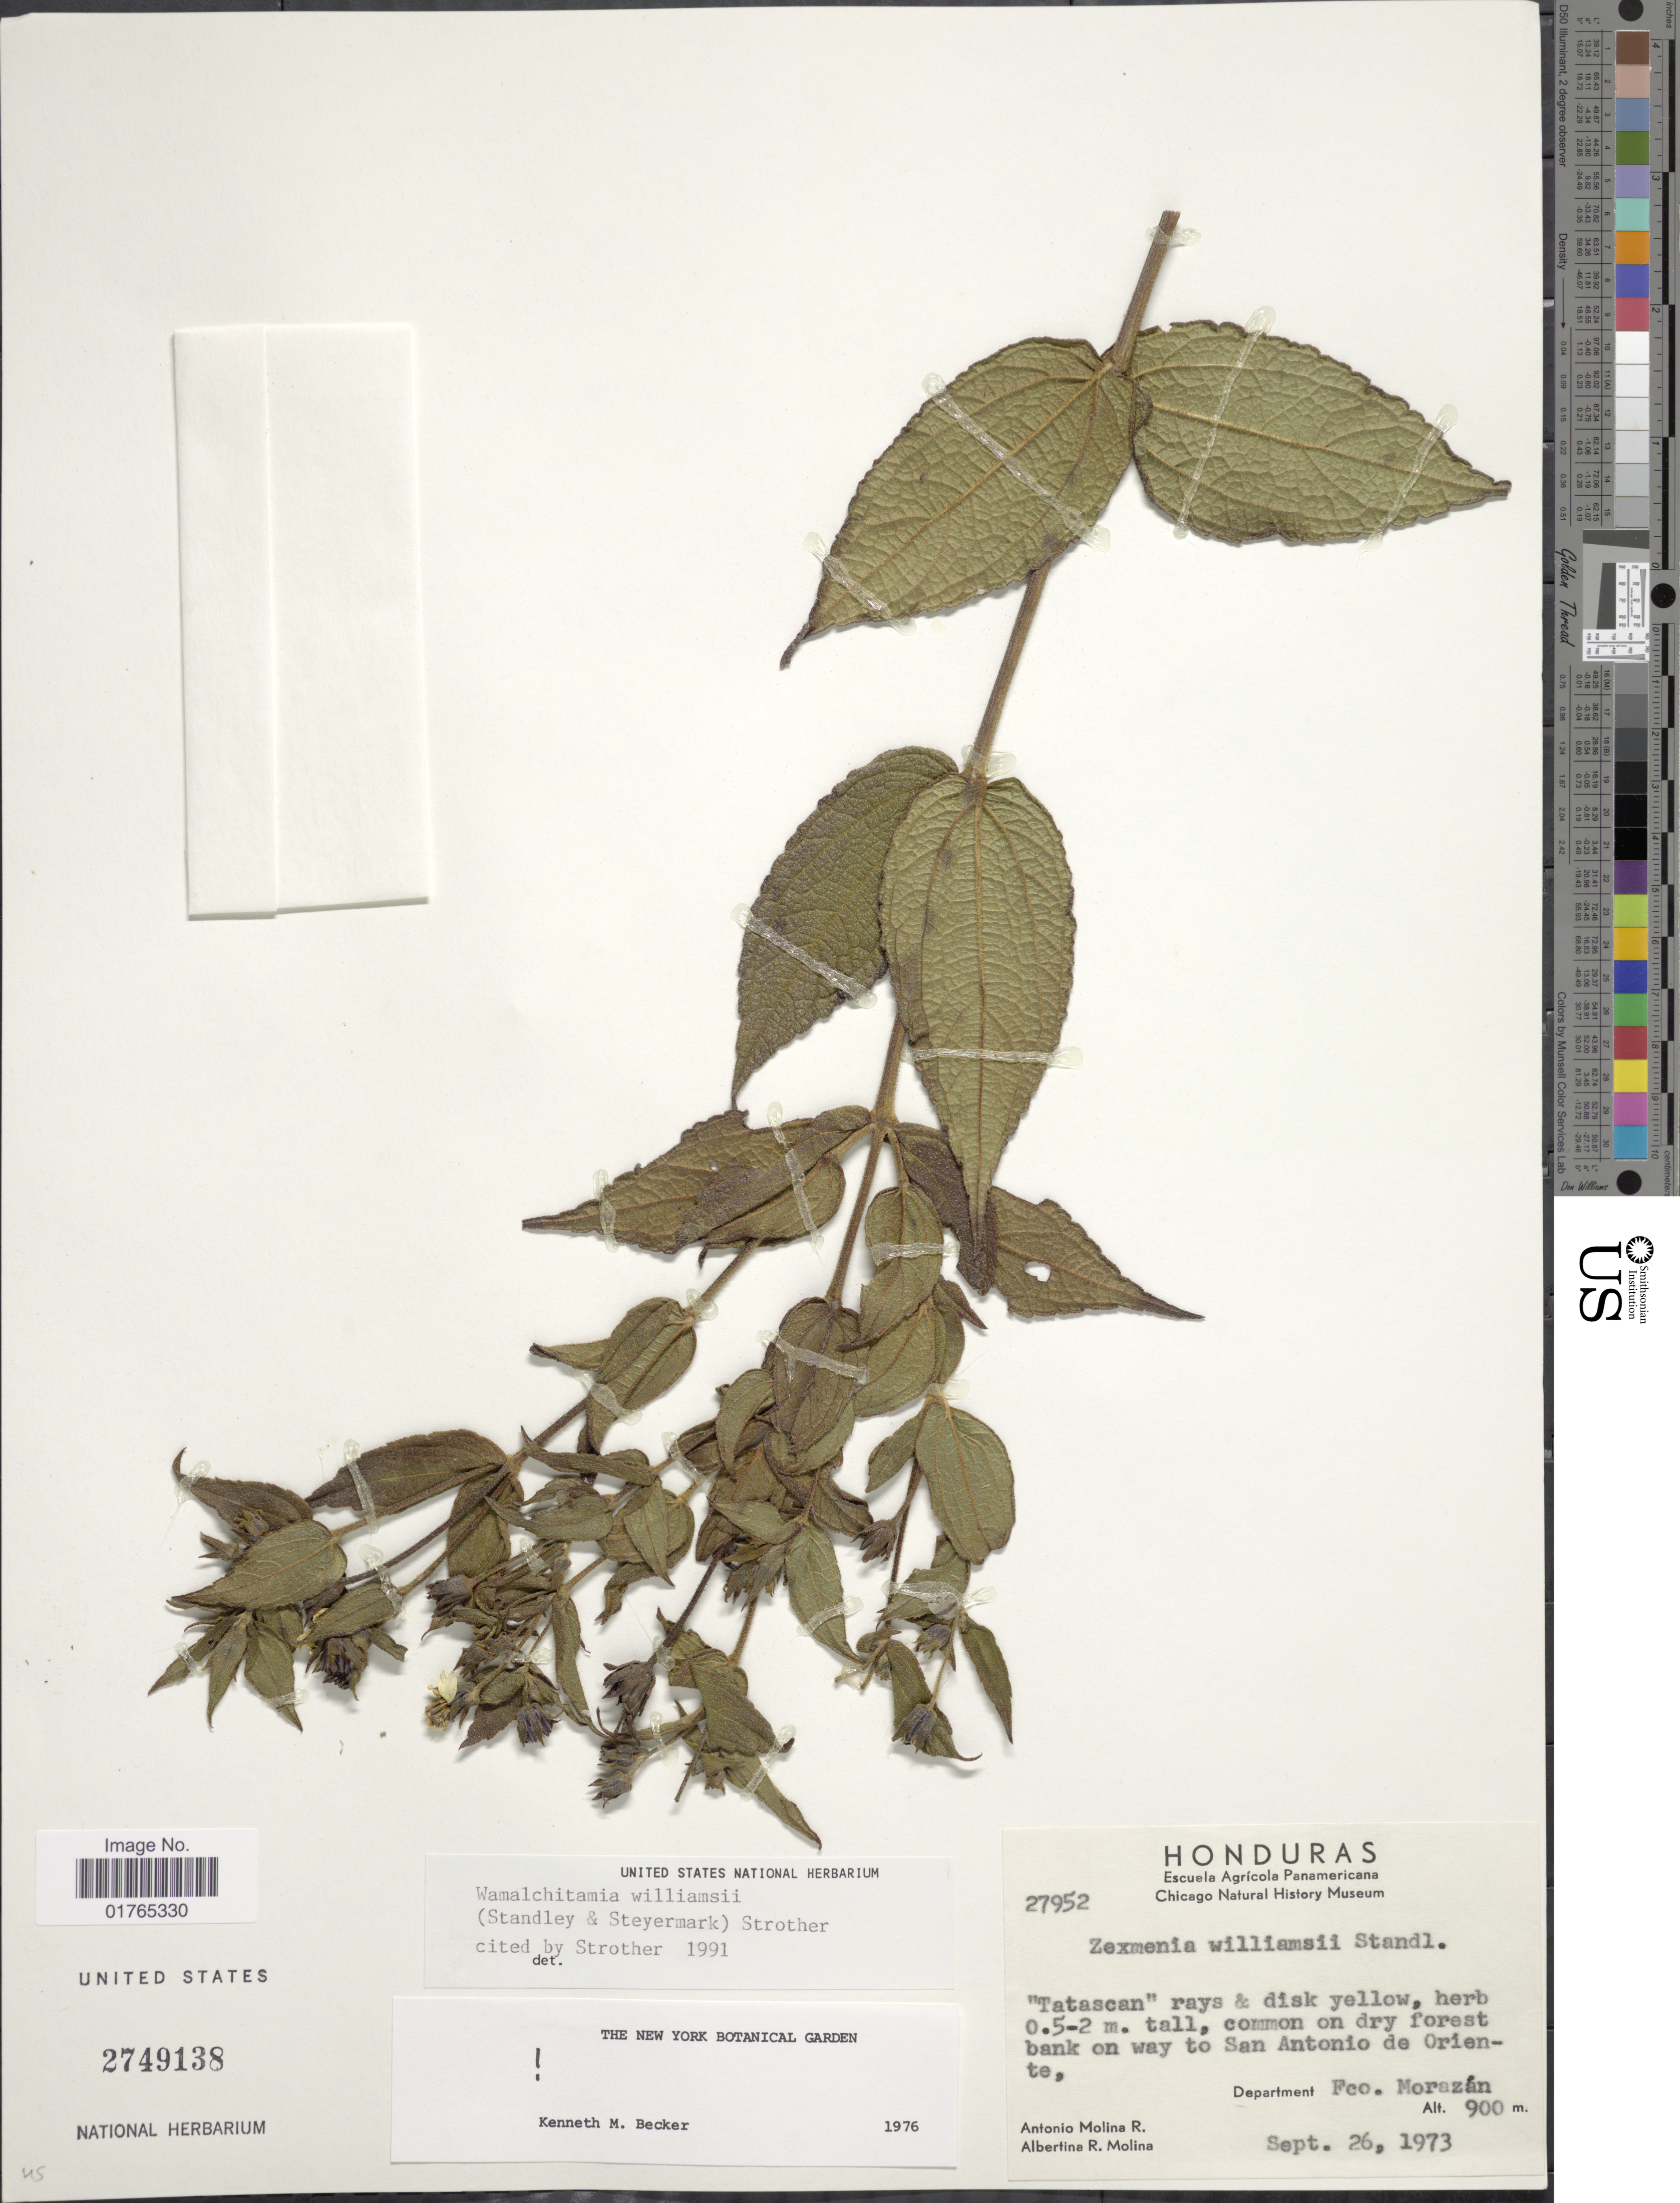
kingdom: Plantae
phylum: Tracheophyta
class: Magnoliopsida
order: Asterales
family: Asteraceae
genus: Wamalchitamia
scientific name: Wamalchitamia williamsii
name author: (Standl. & Steyerm.) Strother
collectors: A. Molina R. & A. R. Molina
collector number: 27952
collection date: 1973-09-26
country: Honduras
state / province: Fco. Morazán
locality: Common on dry forest bank on way to San Antonio de Oriente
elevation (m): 900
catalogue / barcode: US 2749138